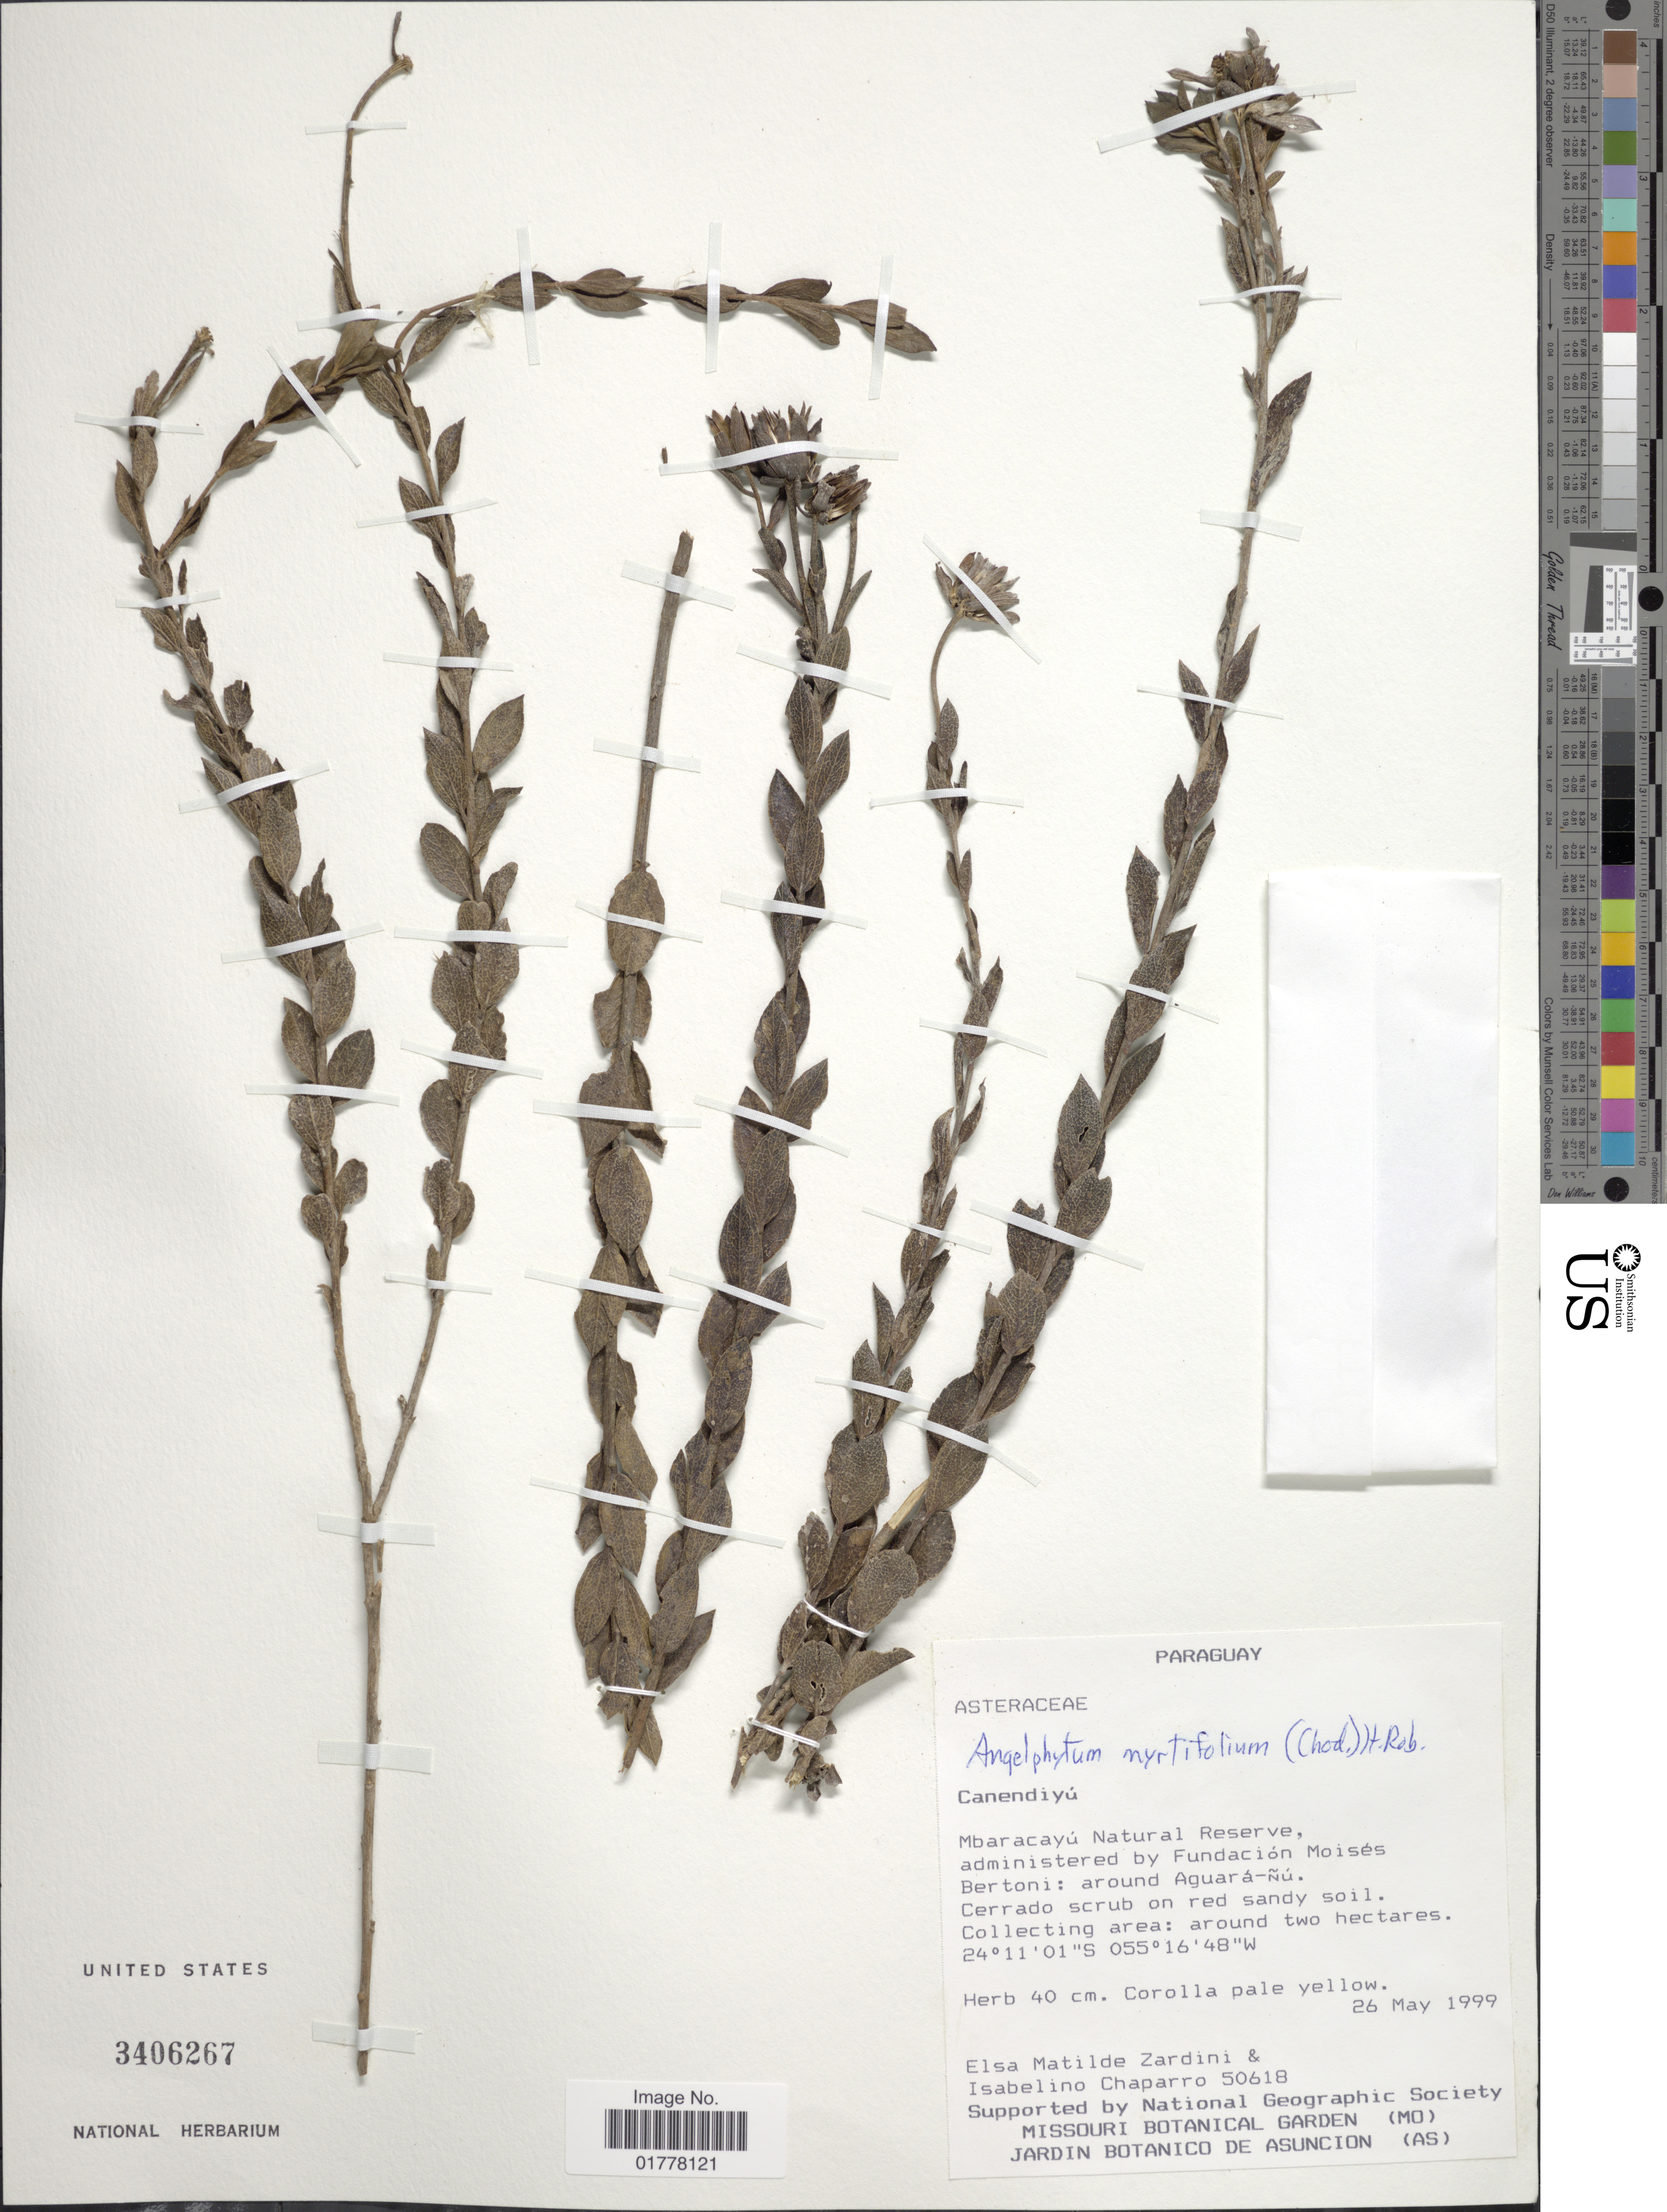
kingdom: Plantae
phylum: Tracheophyta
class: Magnoliopsida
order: Asterales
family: Asteraceae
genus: Angelphytum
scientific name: Angelphytum myritifolia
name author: (Chodat) S.F. Blake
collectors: E. M. Zardini & I. Chaparro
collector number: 50618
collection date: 1999-05-26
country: Paraguay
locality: Canendiyú. Mbaracayú Natural Reserve, administered by Fundación Moisés Bertoni: around Aguará-Nú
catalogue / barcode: US 3406267